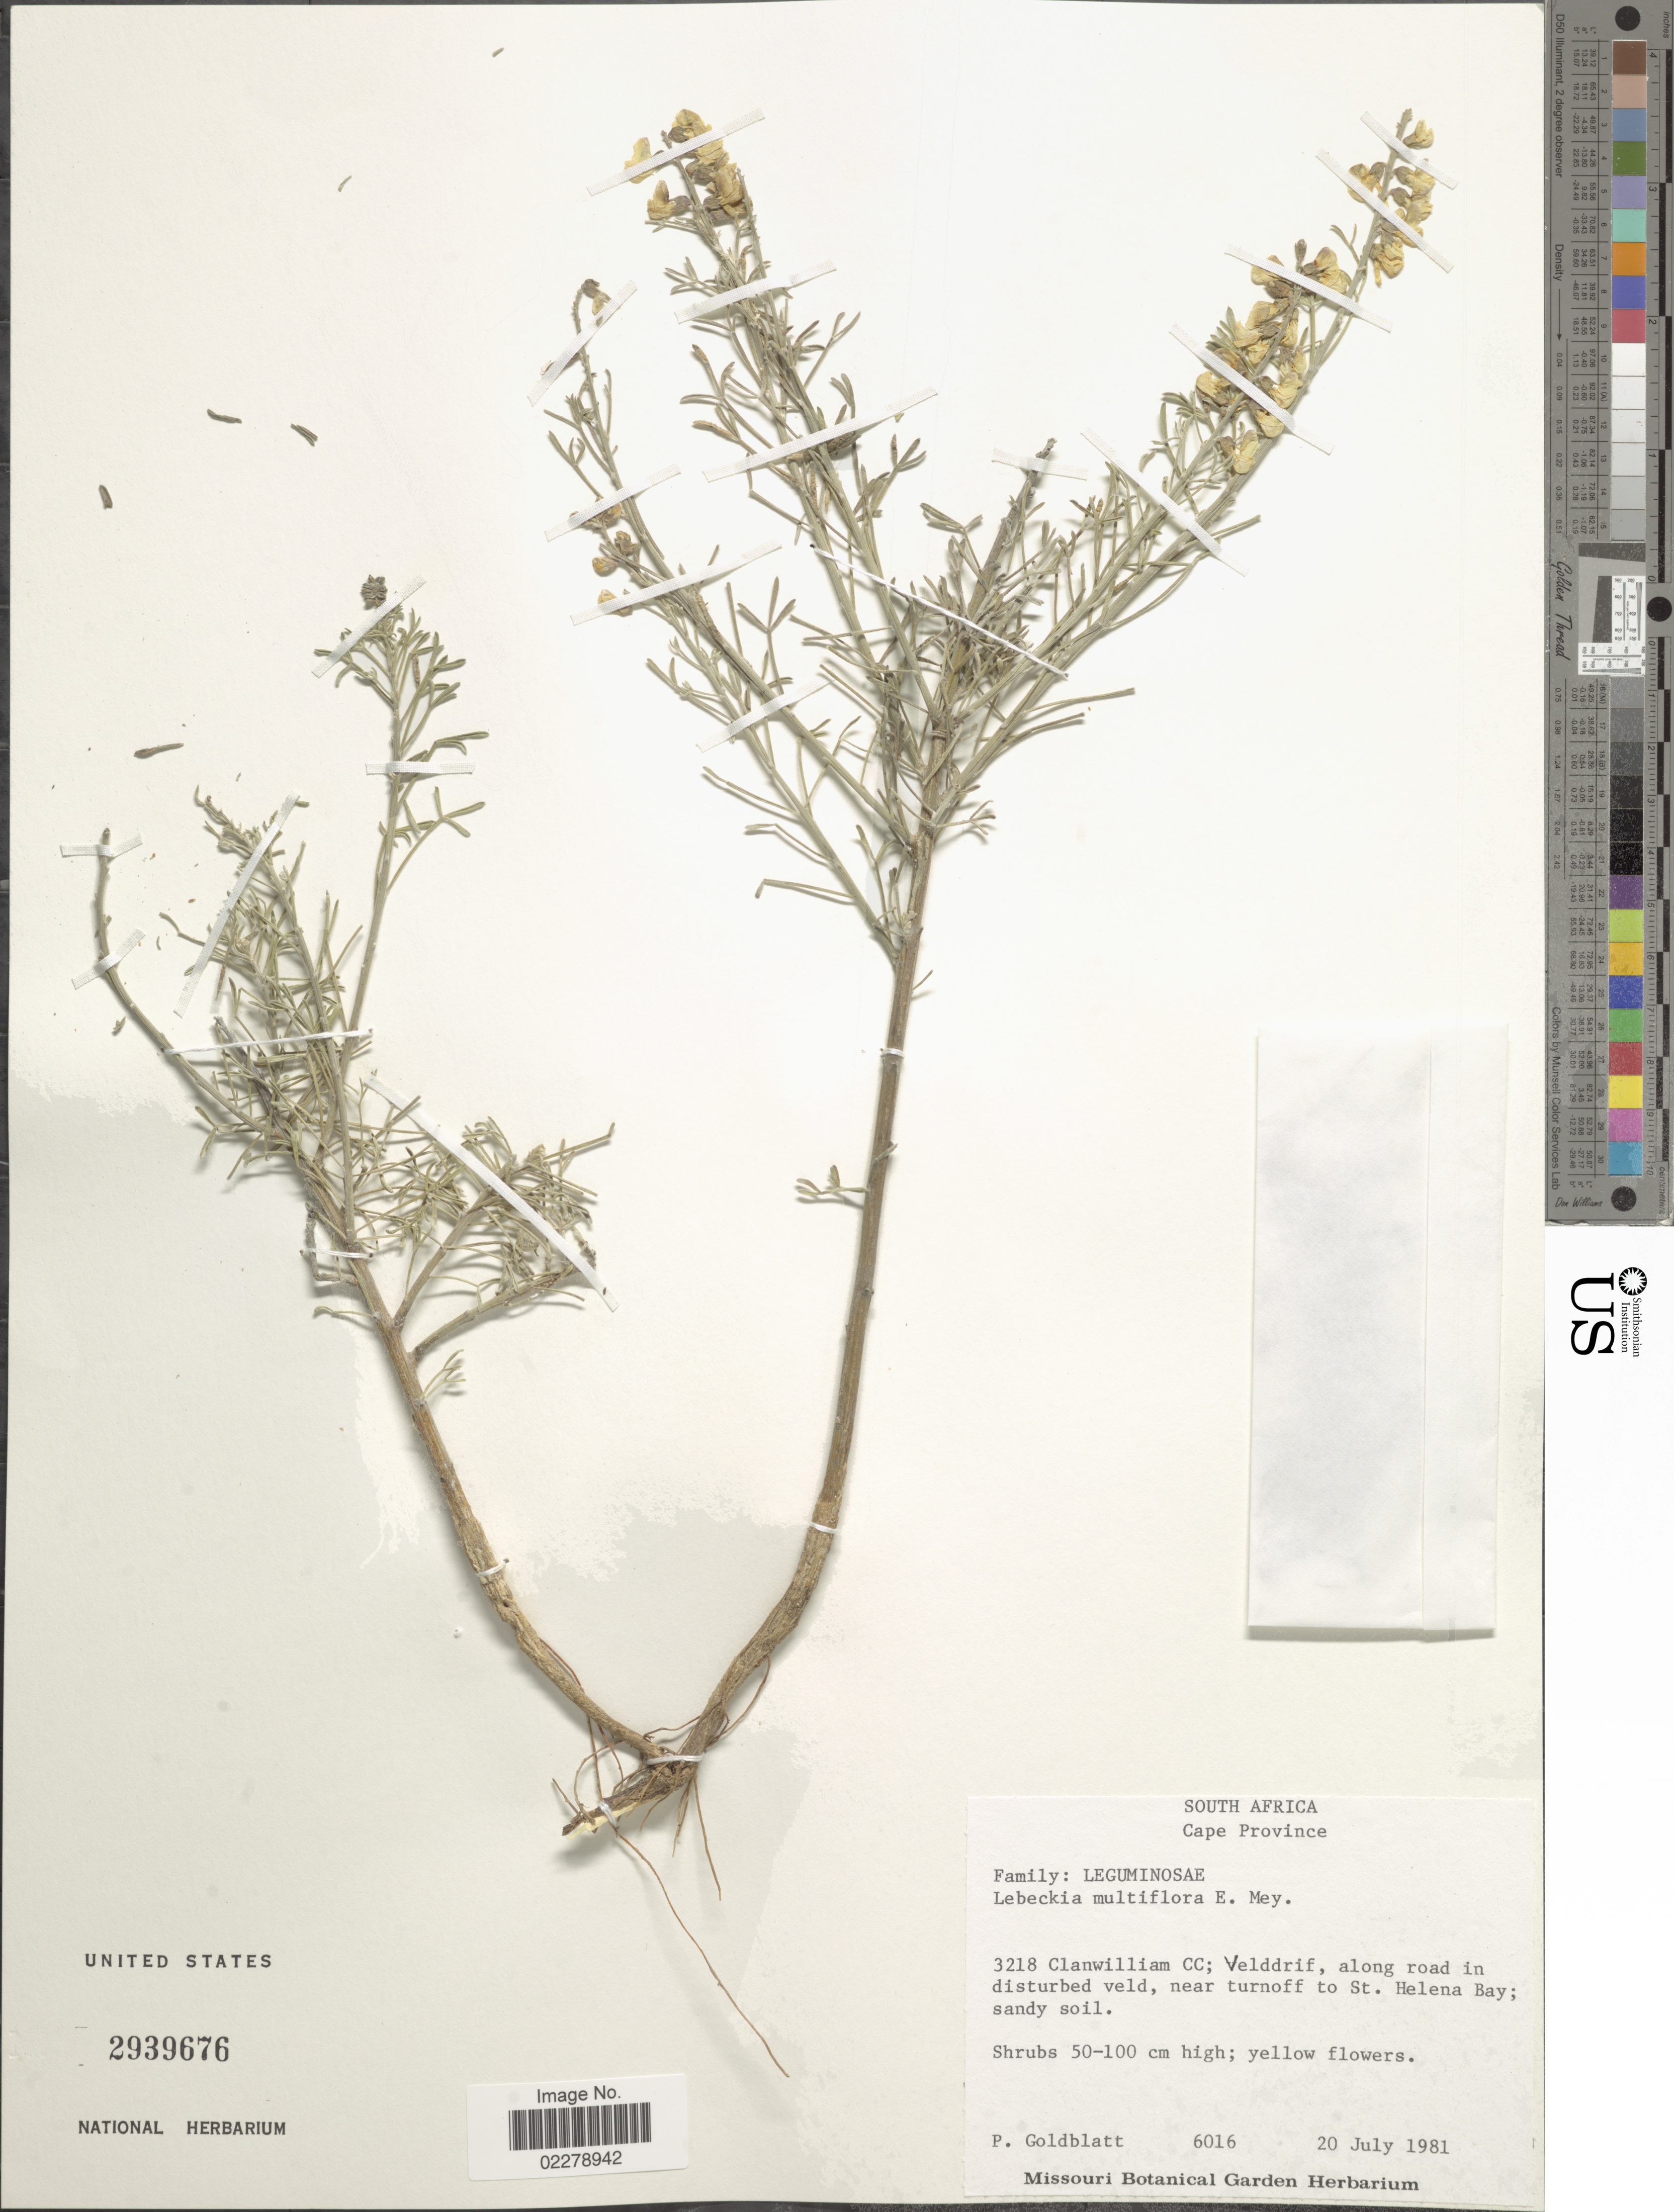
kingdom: Plantae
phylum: Tracheophyta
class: Magnoliopsida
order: Fabales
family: Fabaceae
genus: Lebeckia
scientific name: Lebeckia multiflora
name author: E. Mey.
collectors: P. Goldblatt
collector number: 6016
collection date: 1981-07-20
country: South Africa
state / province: Western Cape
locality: Clanwilliam CC; Veldriff, along road in disturbed veld, near turnoff to St. Helena Bay; sandy soil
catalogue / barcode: US 2939676